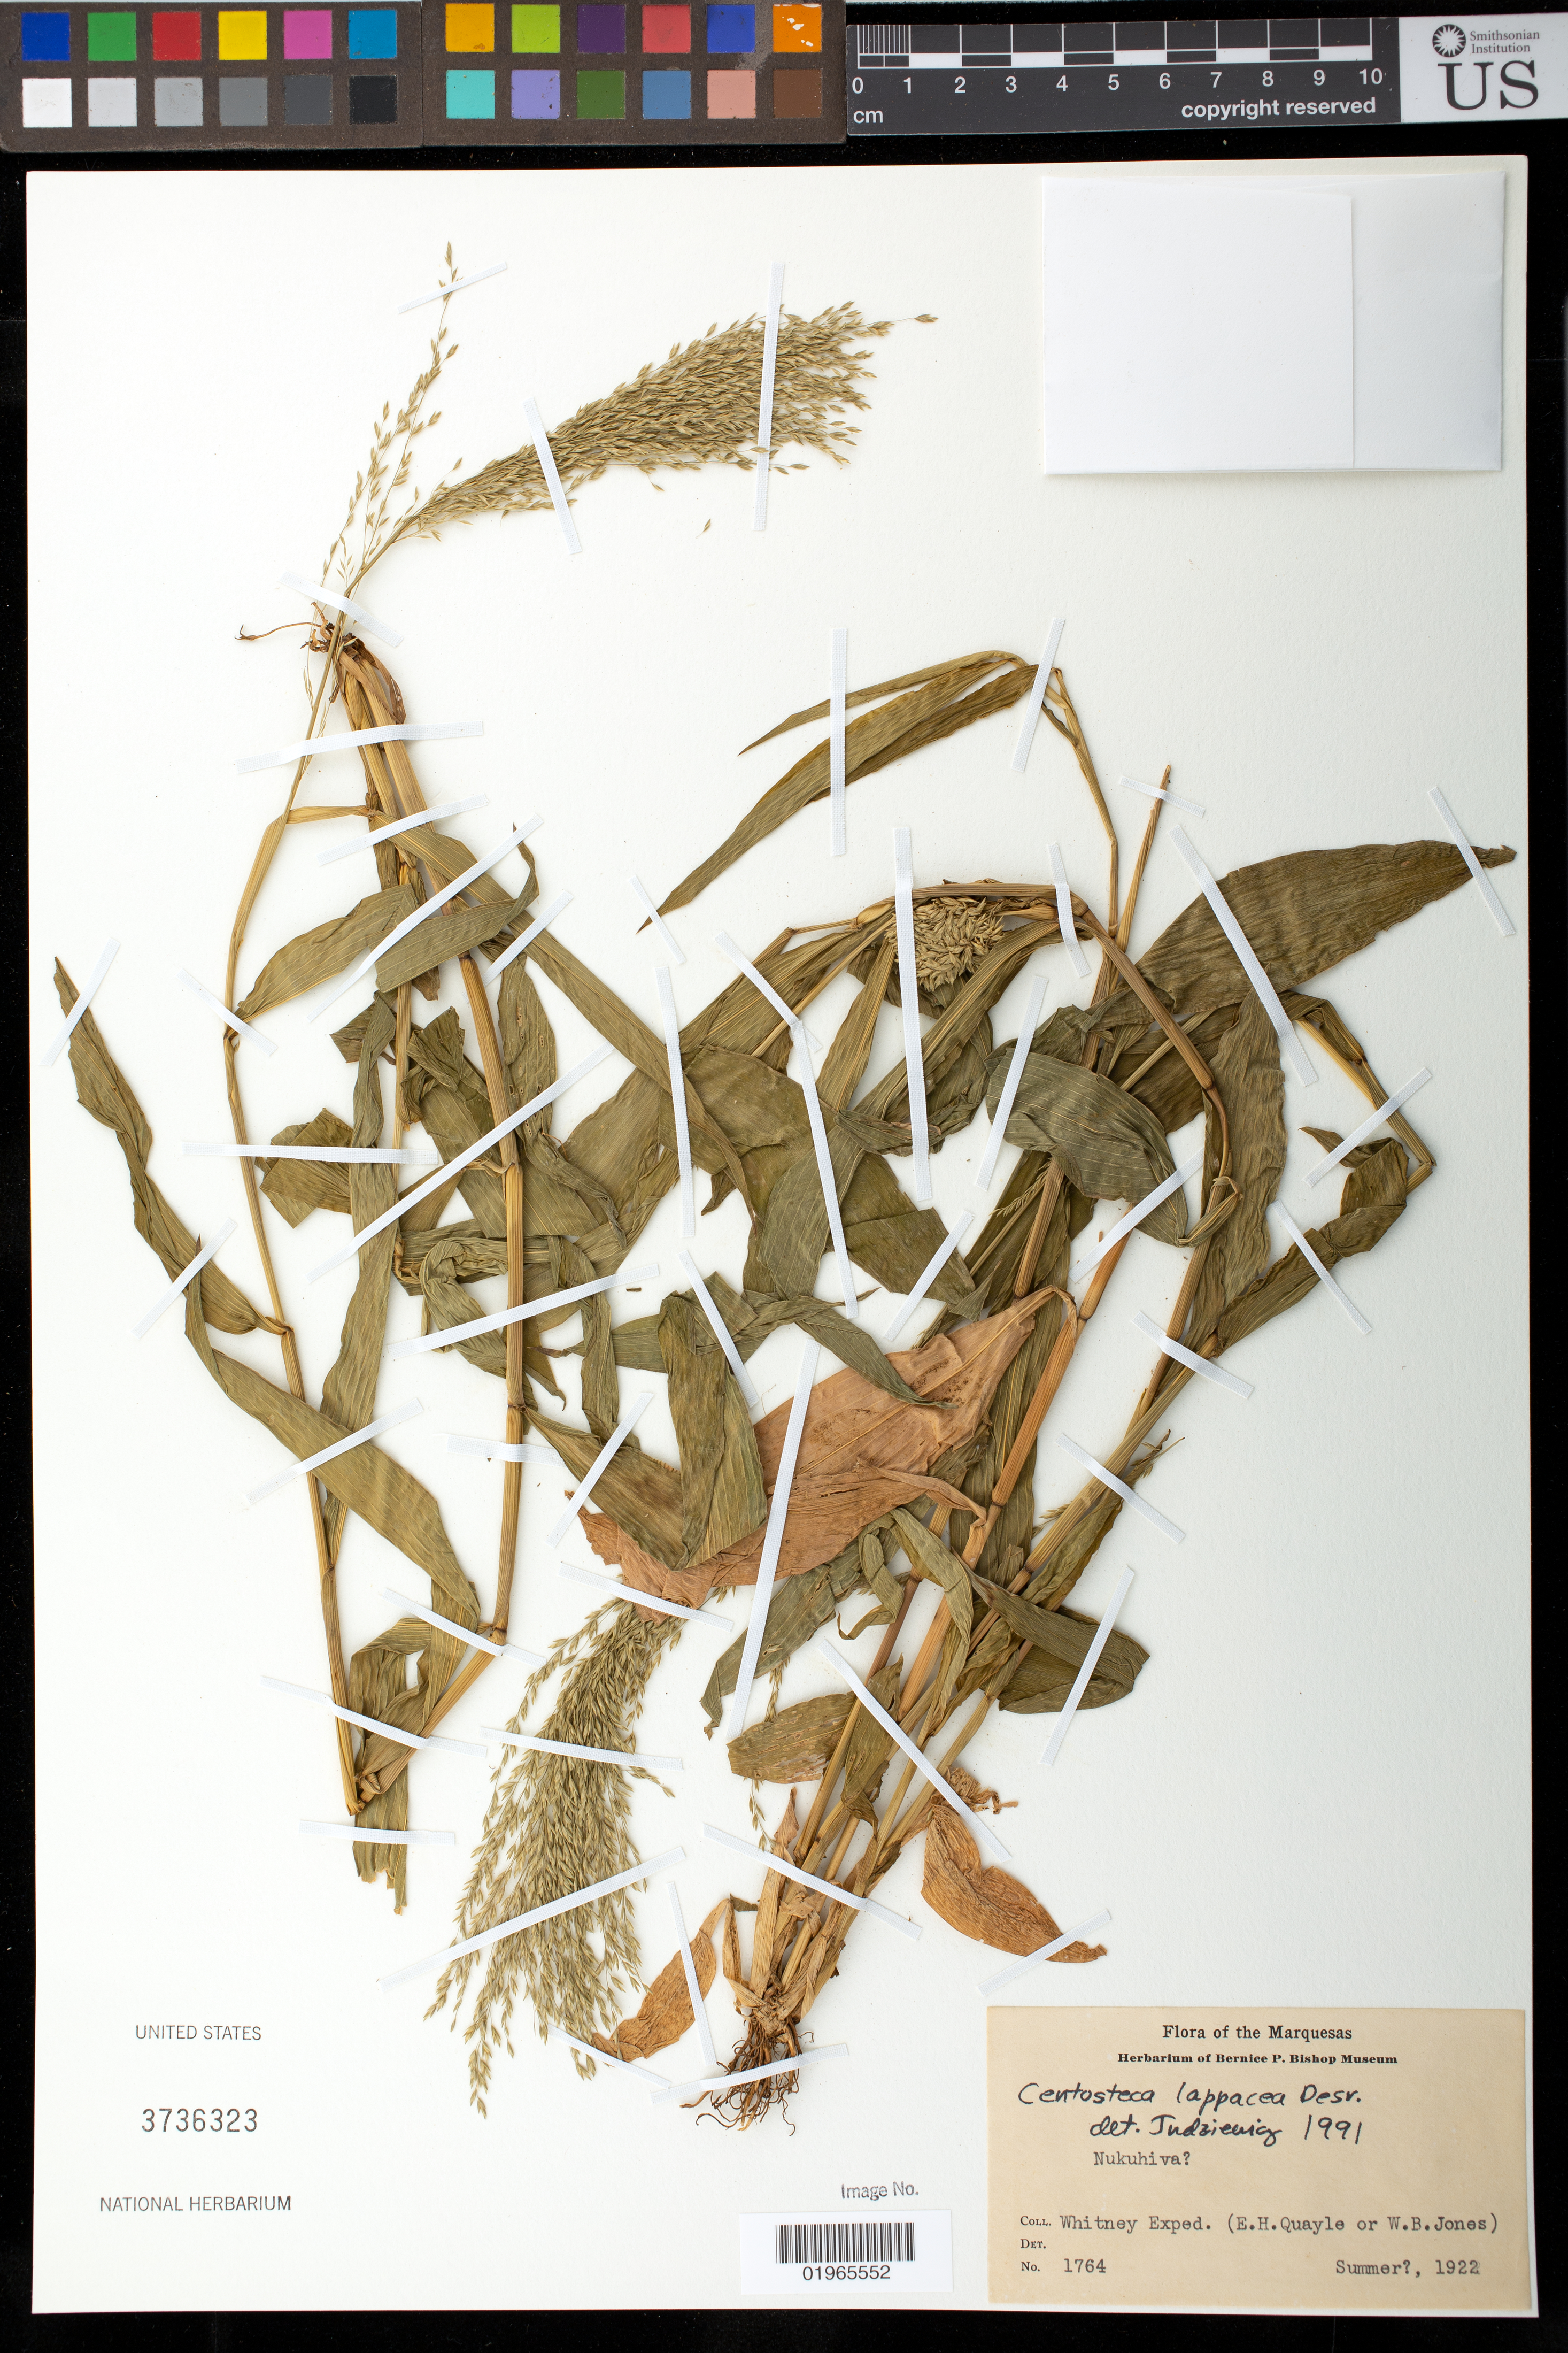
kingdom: Plantae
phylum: Tracheophyta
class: Liliopsida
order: Poales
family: Poaceae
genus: Centotheca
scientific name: Centotheca lappacea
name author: (L.) Desv.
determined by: Judziewicz, E. J.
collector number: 1764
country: French Polynesia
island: Nuku Hiva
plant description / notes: Island questionable, Whitney Exped. (E.H. Quayle or W.B. Jones) Summer?, 1922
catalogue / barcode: US 3736323